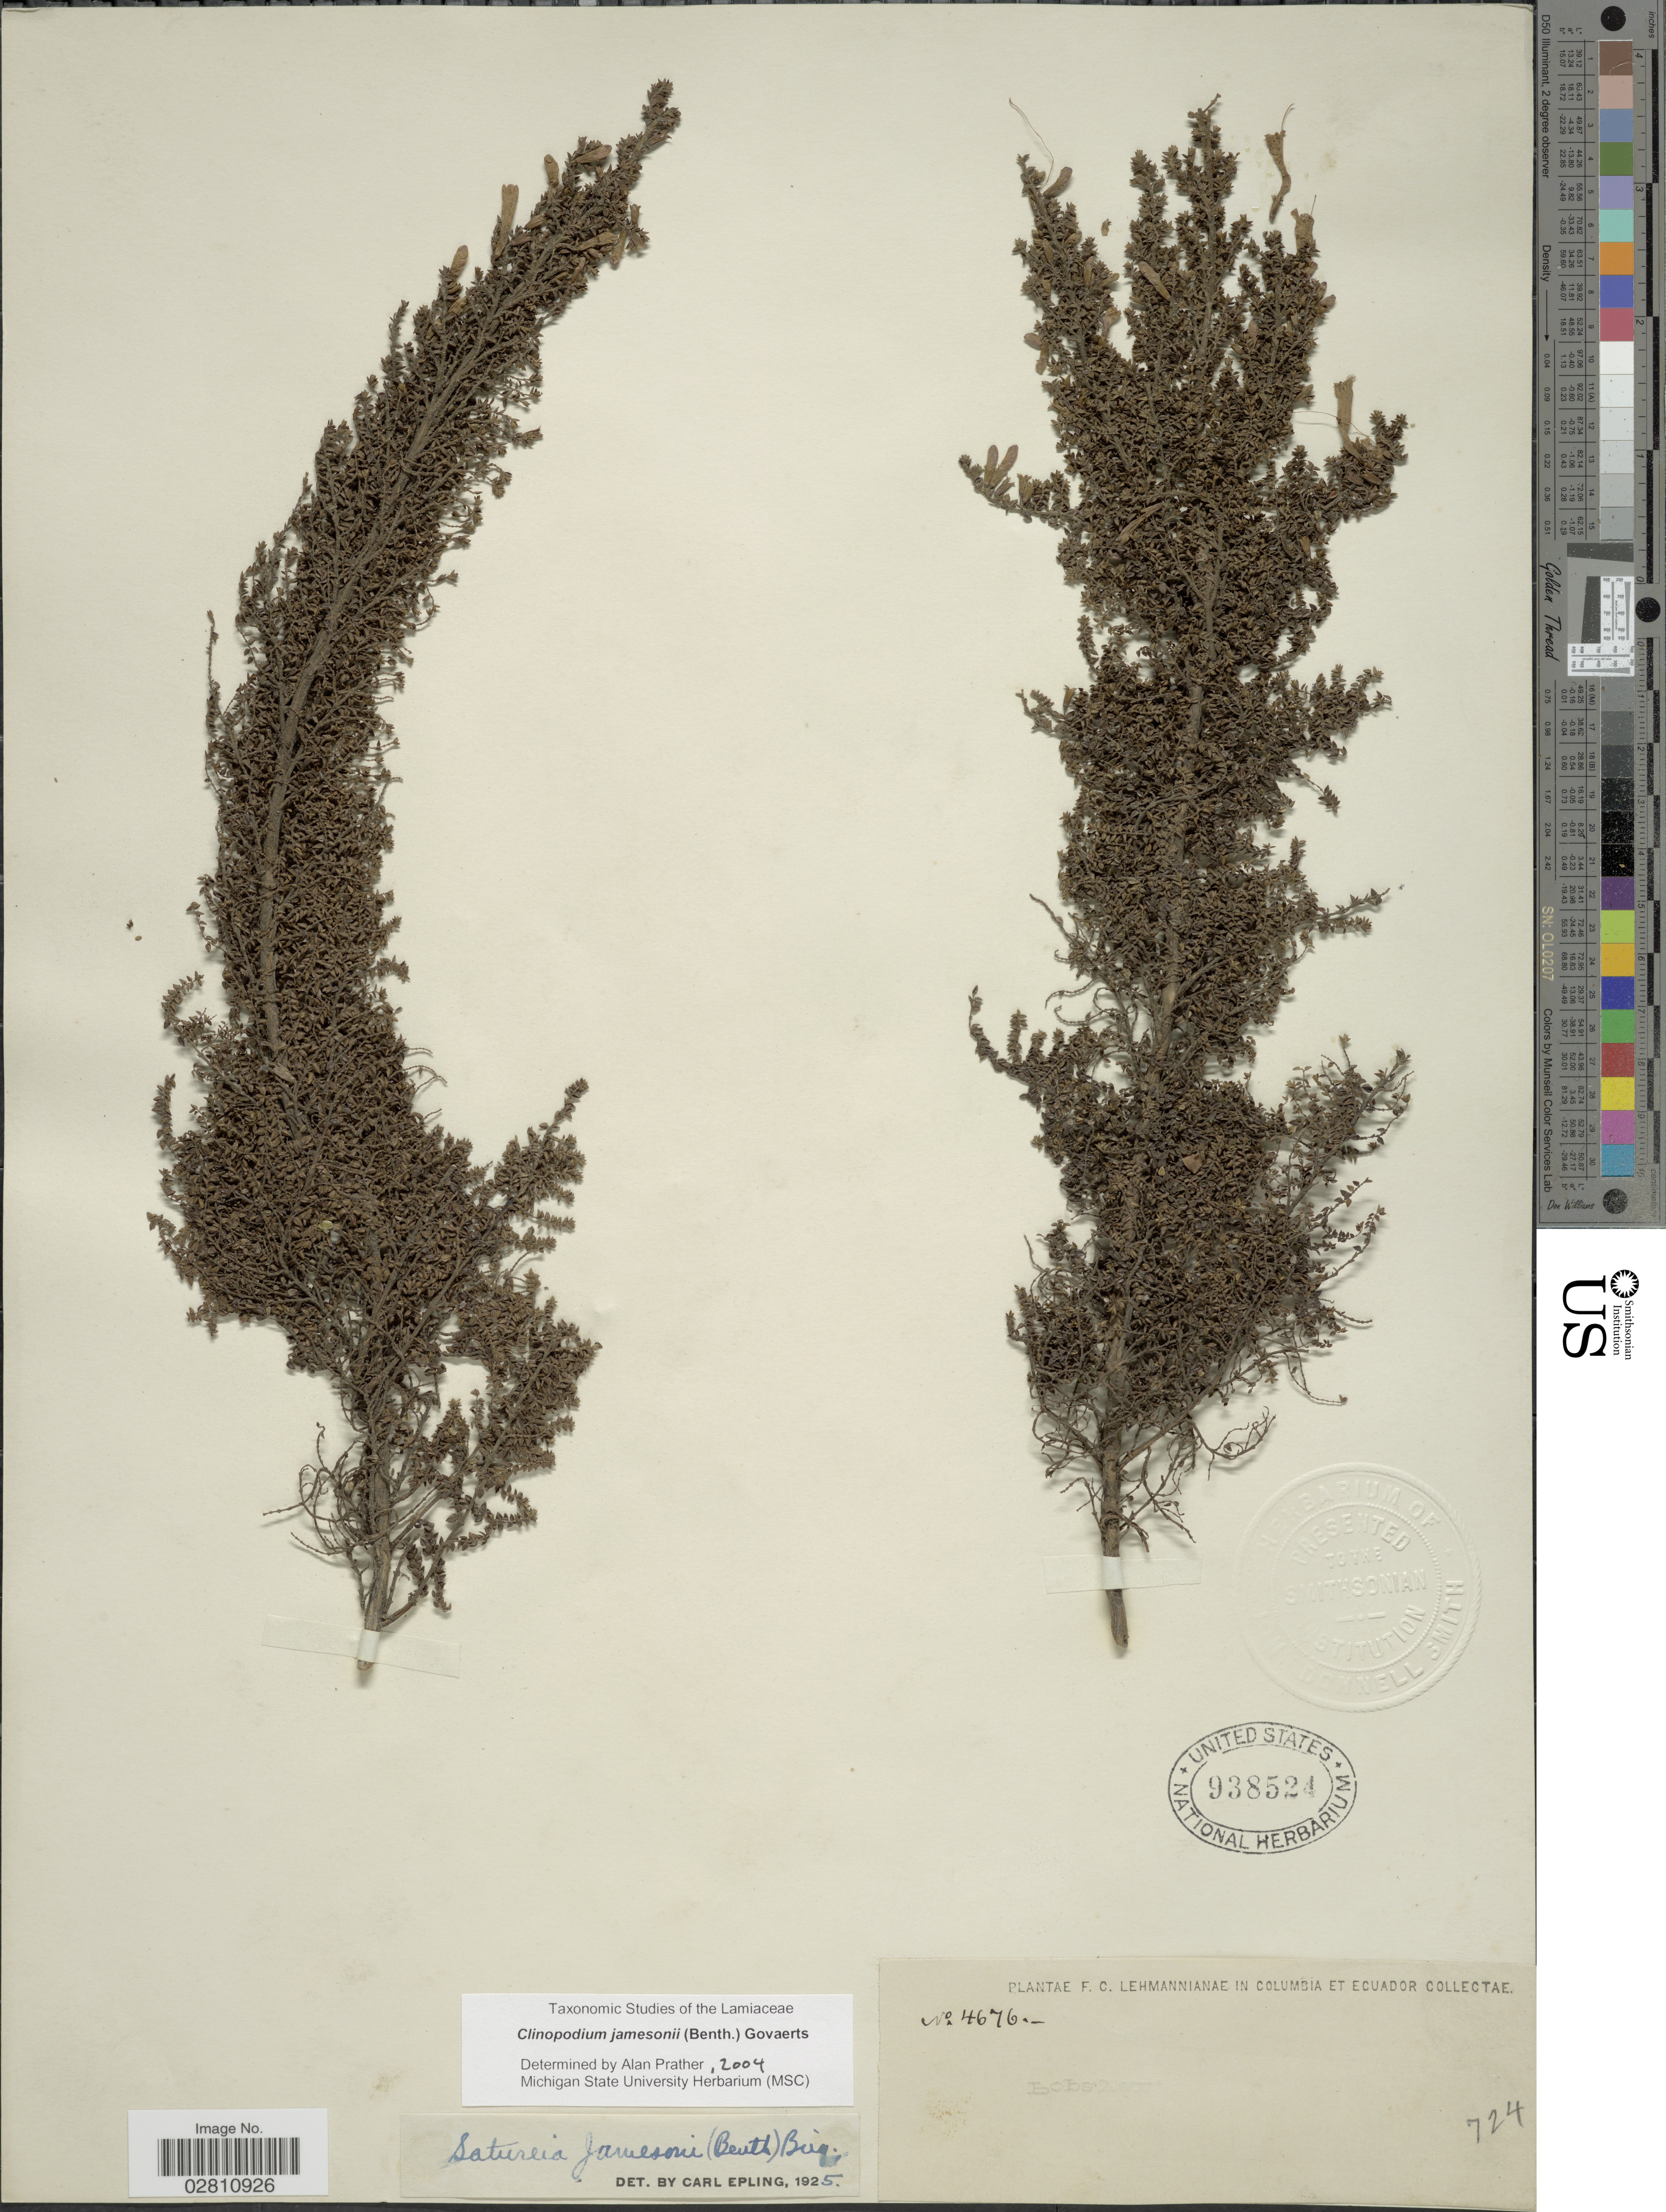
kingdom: Plantae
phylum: Tracheophyta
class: Magnoliopsida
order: Lamiales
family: Lamiaceae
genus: Clinopodium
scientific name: Clinopodium jamesonii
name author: (Benth.) Govaerts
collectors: F. C. Lehmann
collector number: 4676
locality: Columbia et Ecuador.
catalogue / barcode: US 938524